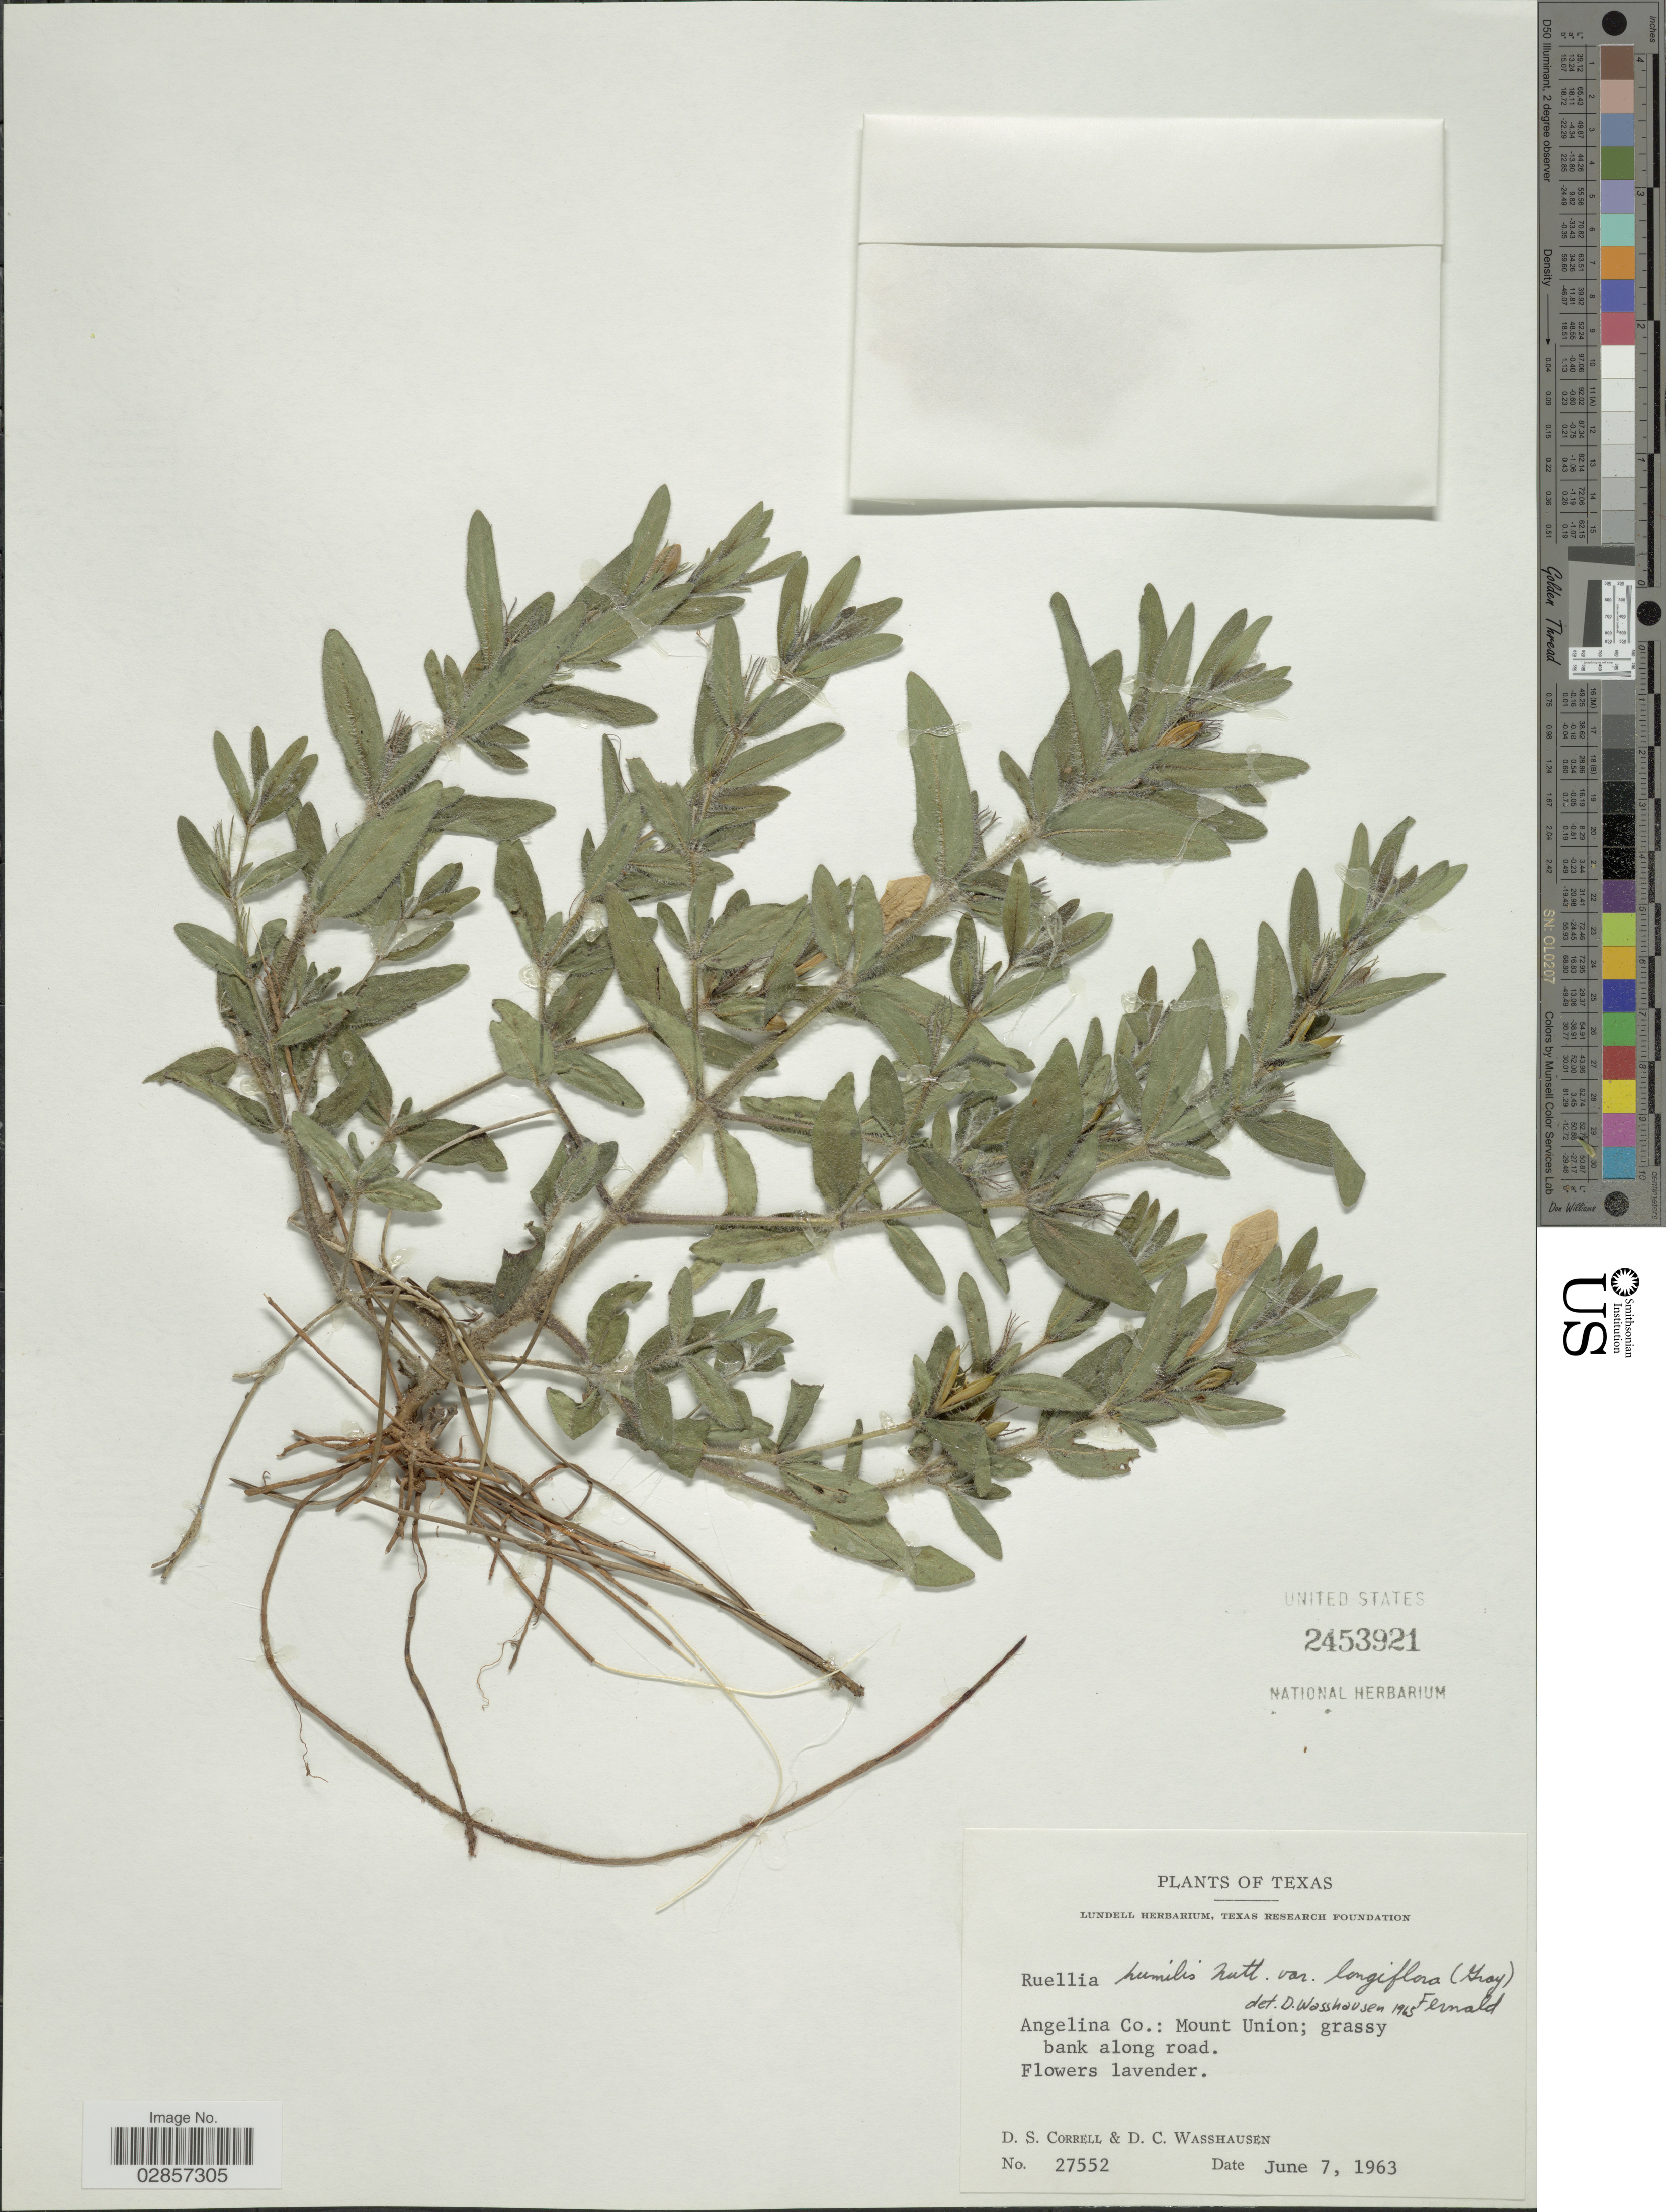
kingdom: Plantae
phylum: Tracheophyta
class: Magnoliopsida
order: Lamiales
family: Acanthaceae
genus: Ruellia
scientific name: Ruellia humilis var. longiflora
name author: (A. Gray) Fernald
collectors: D. S. Correll & D. C. Wasshausen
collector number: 27552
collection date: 1963-06-07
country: United States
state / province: Texas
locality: Angelina Co.: Mount Union.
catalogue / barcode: US 2453921